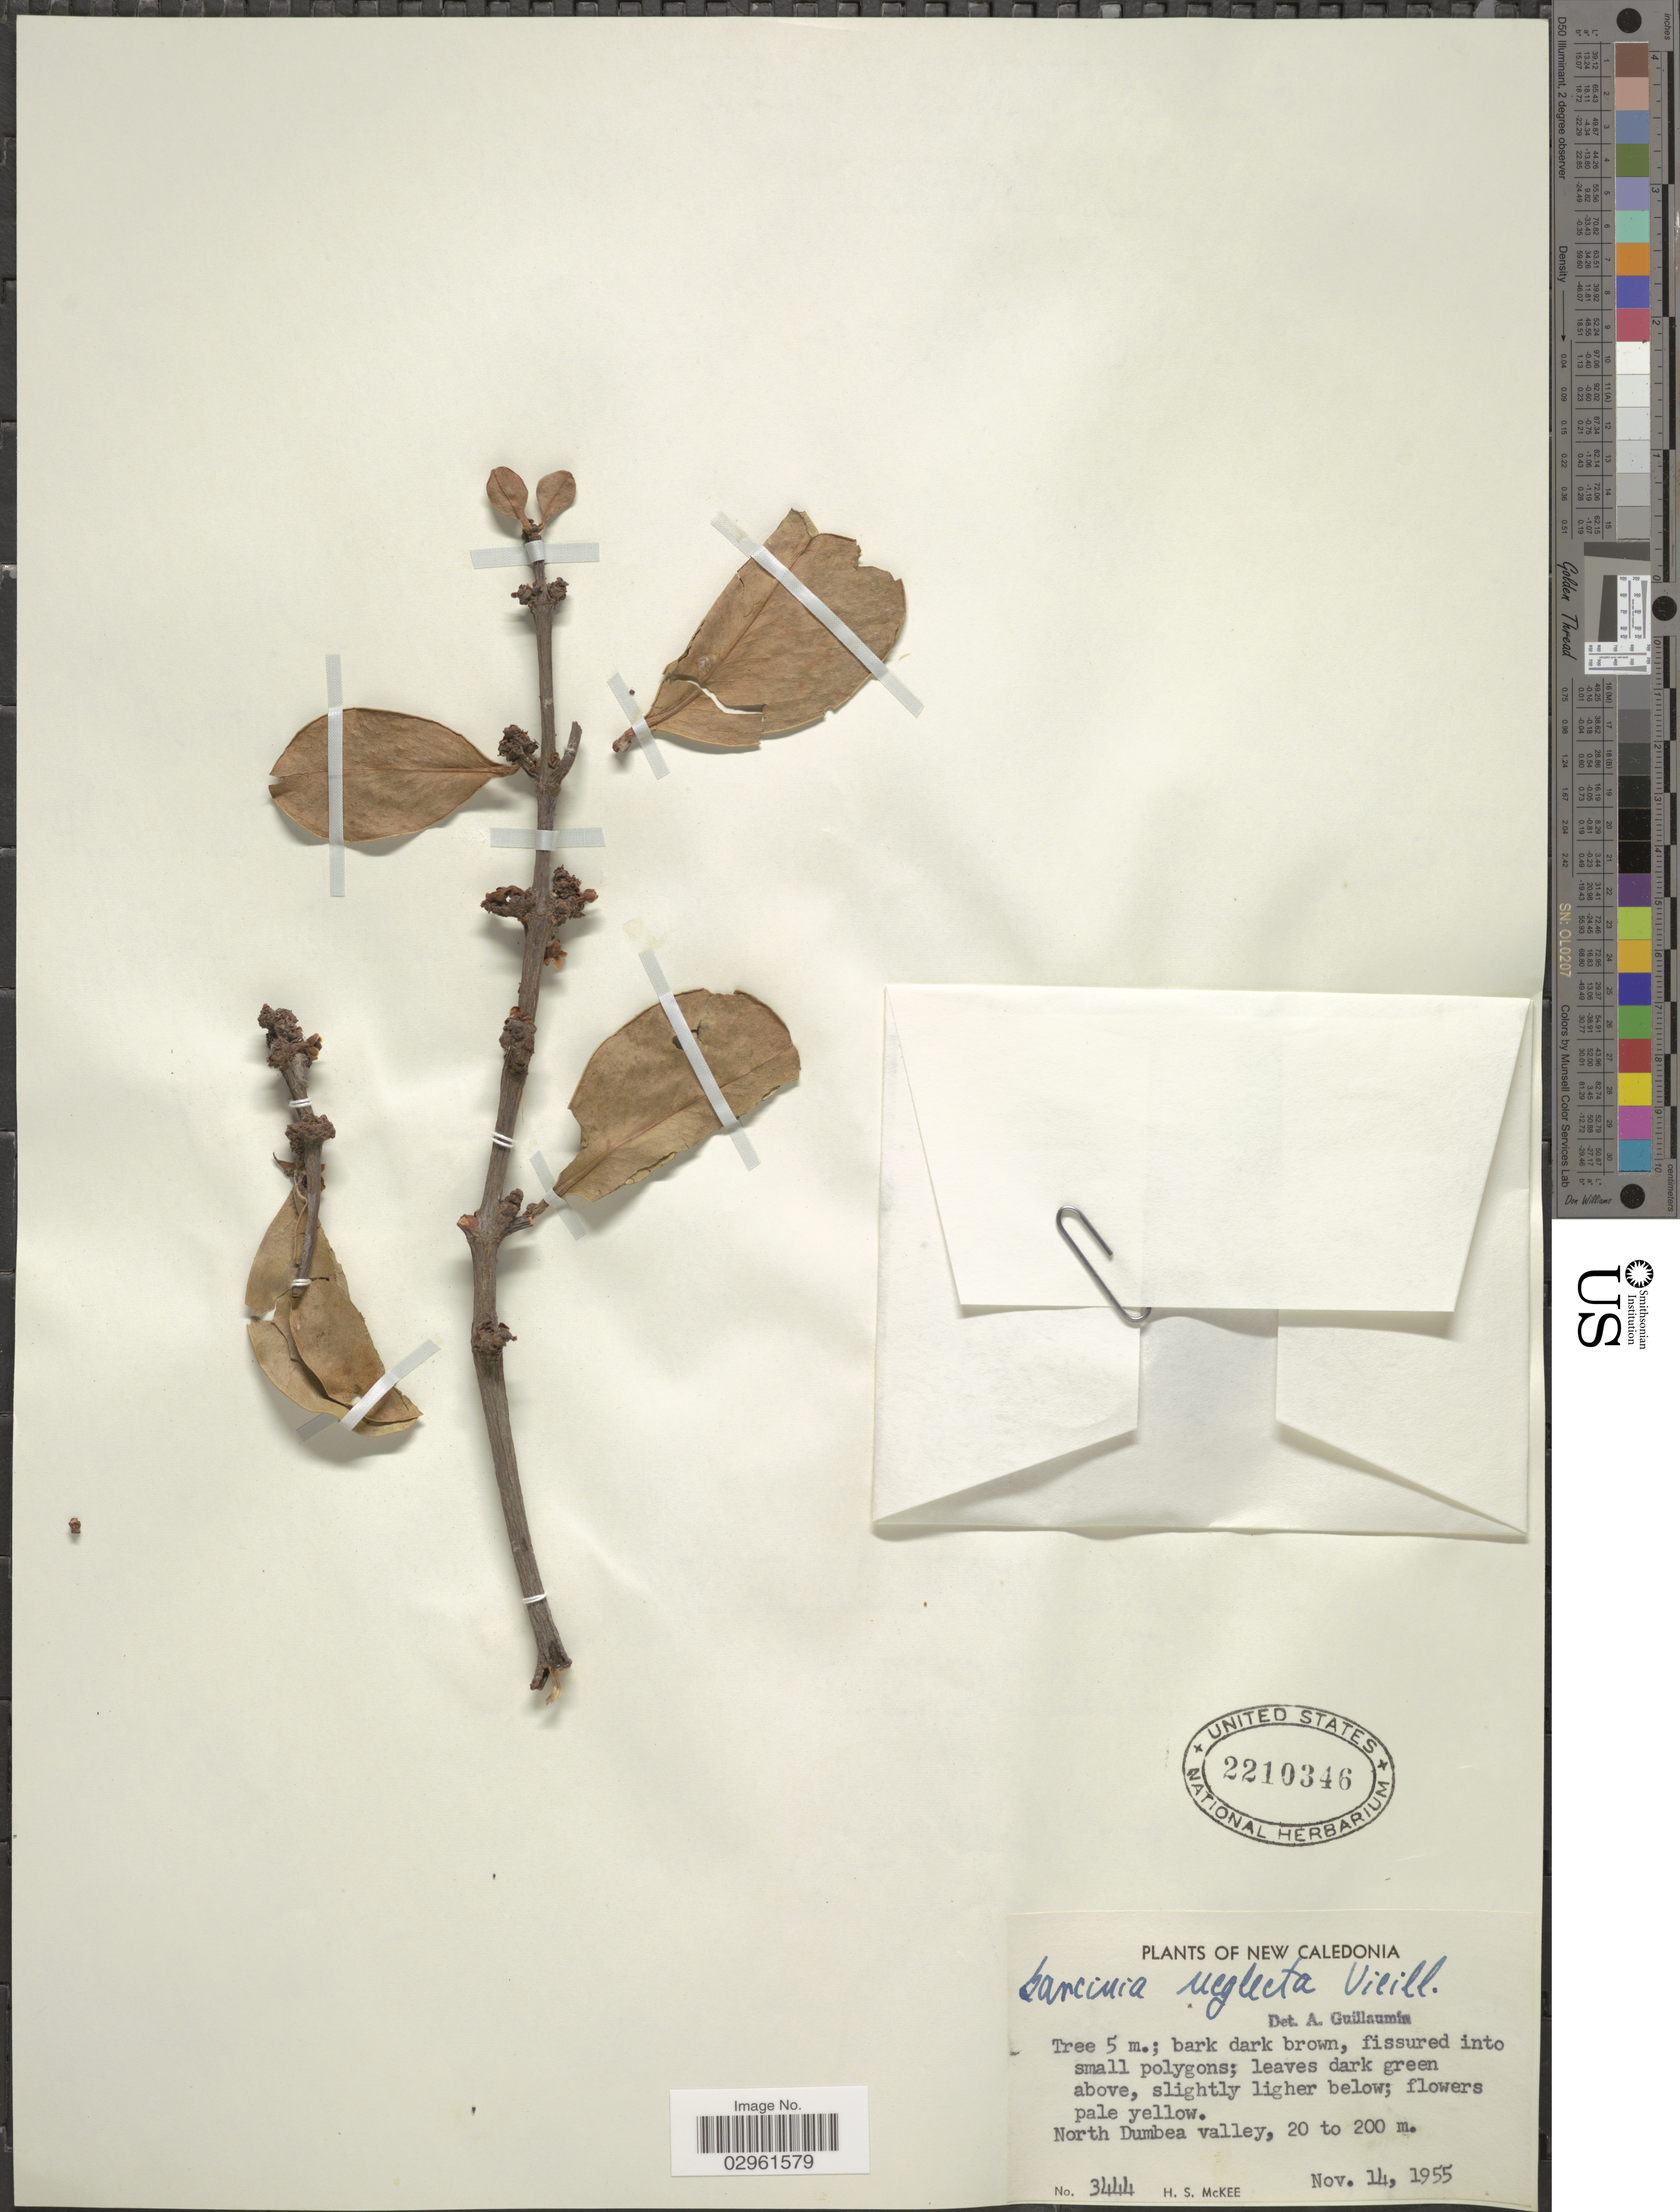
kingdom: Plantae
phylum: Tracheophyta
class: Magnoliopsida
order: Malpighiales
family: Clusiaceae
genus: Garcinia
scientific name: Garcinia neglecta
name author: Vieill.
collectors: H. S. McKee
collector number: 3444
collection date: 1955-11-14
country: New Caledonia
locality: North Dumbea valley.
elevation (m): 20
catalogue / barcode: US 2210346